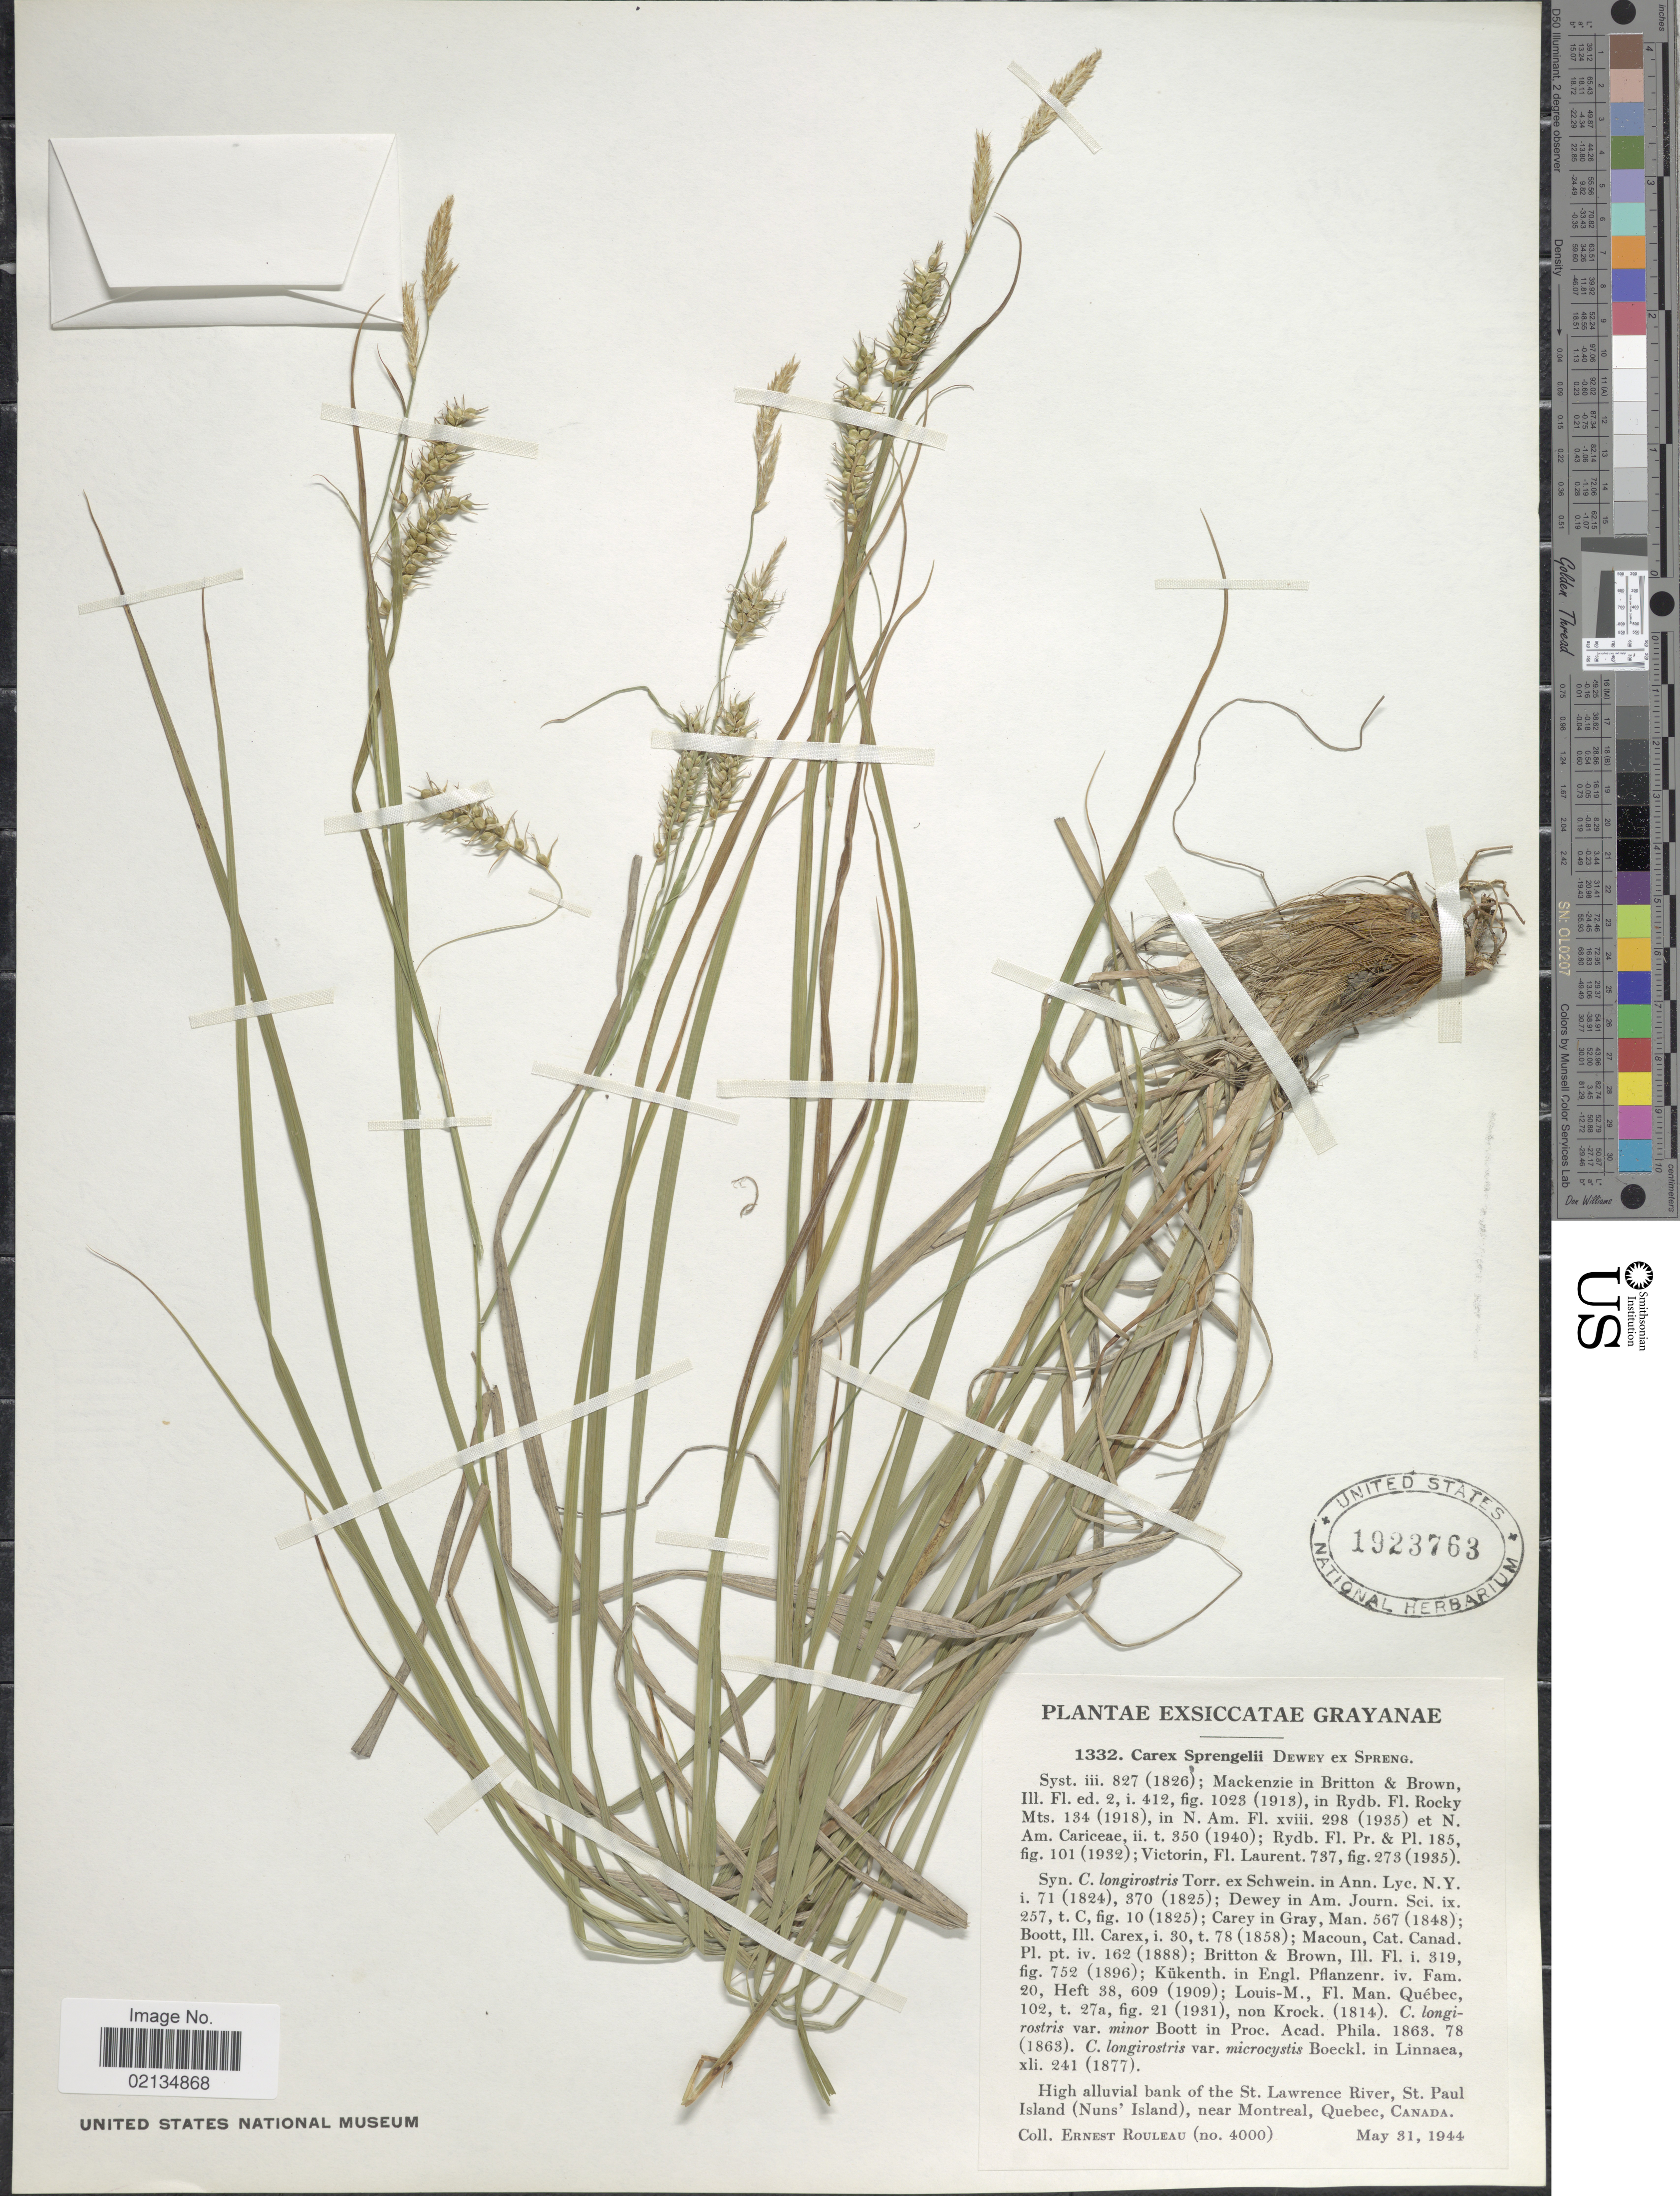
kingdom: Plantae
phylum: Tracheophyta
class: Liliopsida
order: Poales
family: Cyperaceae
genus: Carex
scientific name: Carex sprengelii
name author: Dewey ex Spreng.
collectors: J. Rouleau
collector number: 4000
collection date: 1944-05-31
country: Canada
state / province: Quebec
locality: High alluvial bank of the St. Lawrence River, St. Paul Island (Nuns' Island), near Montreal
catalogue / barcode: US 1923763